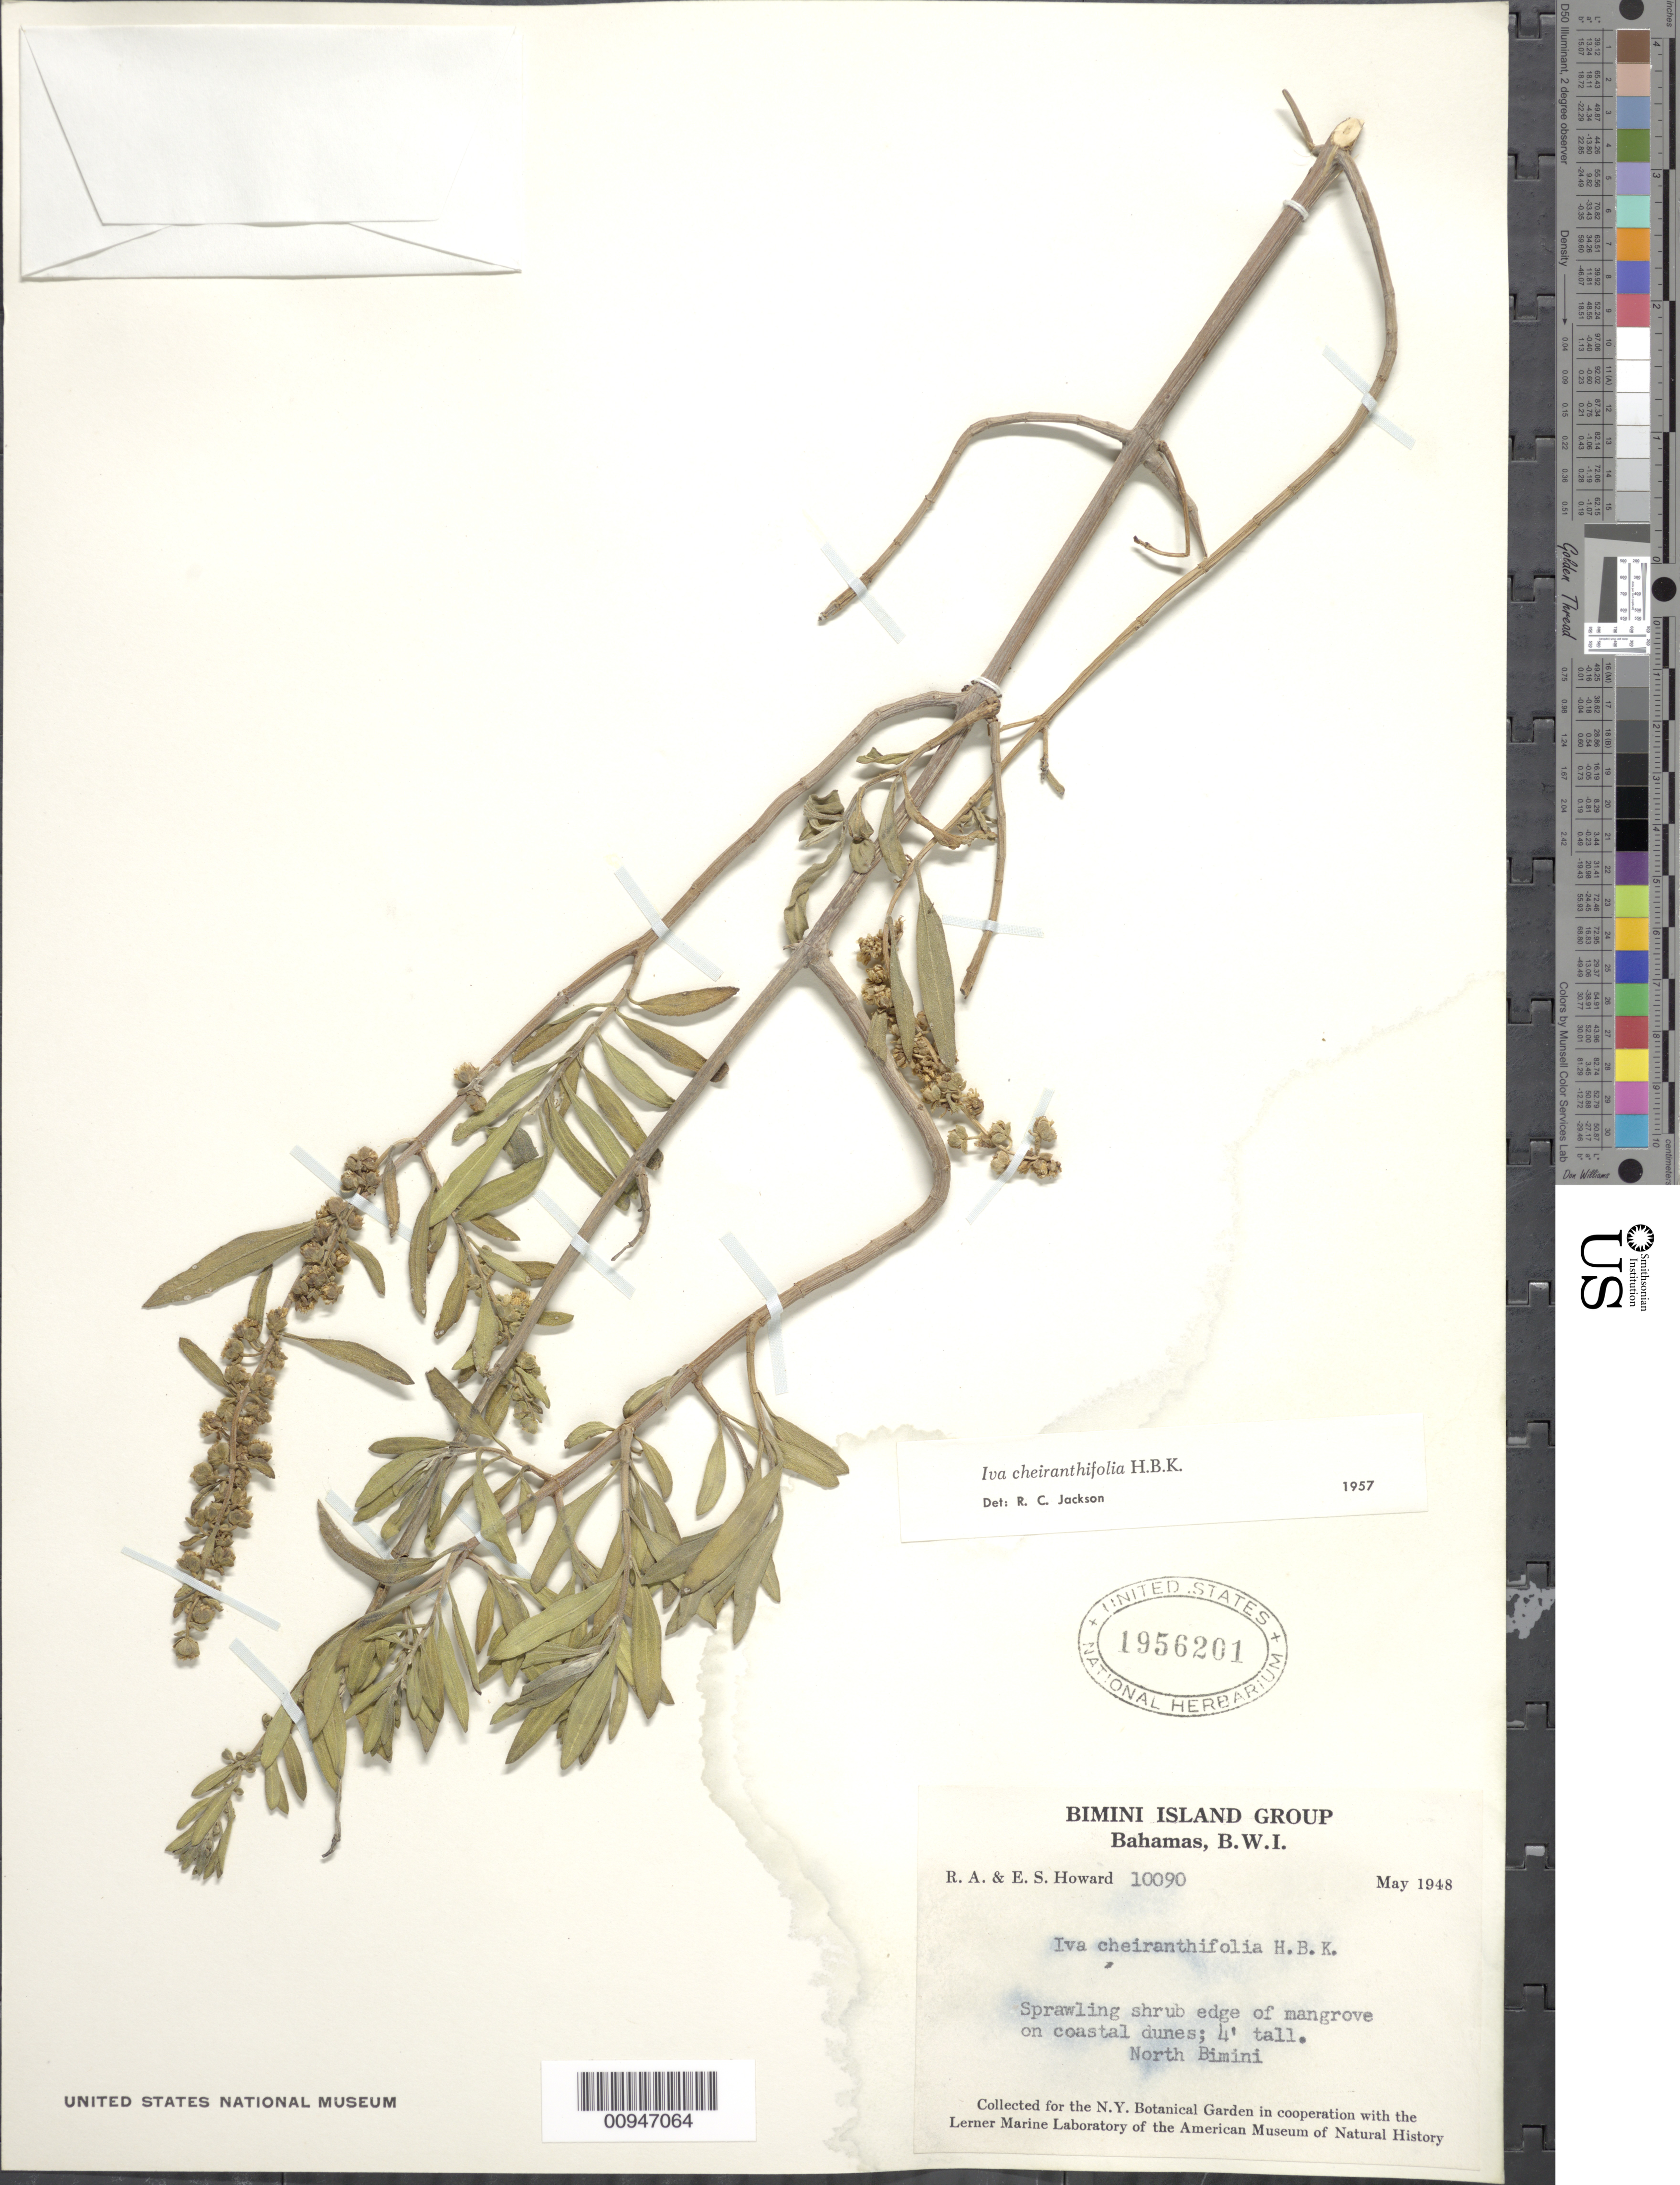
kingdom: Plantae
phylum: Tracheophyta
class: Magnoliopsida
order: Asterales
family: Asteraceae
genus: Iva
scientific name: Iva cheiranthifolia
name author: Kunth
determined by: Jackson, R. C.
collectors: R. A. Howard & E. S. Howard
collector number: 10090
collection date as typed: May 1948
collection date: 1948-05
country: Bahamas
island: North Bimini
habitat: Edge of mangrove on coastal dunes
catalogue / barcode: US 1956201